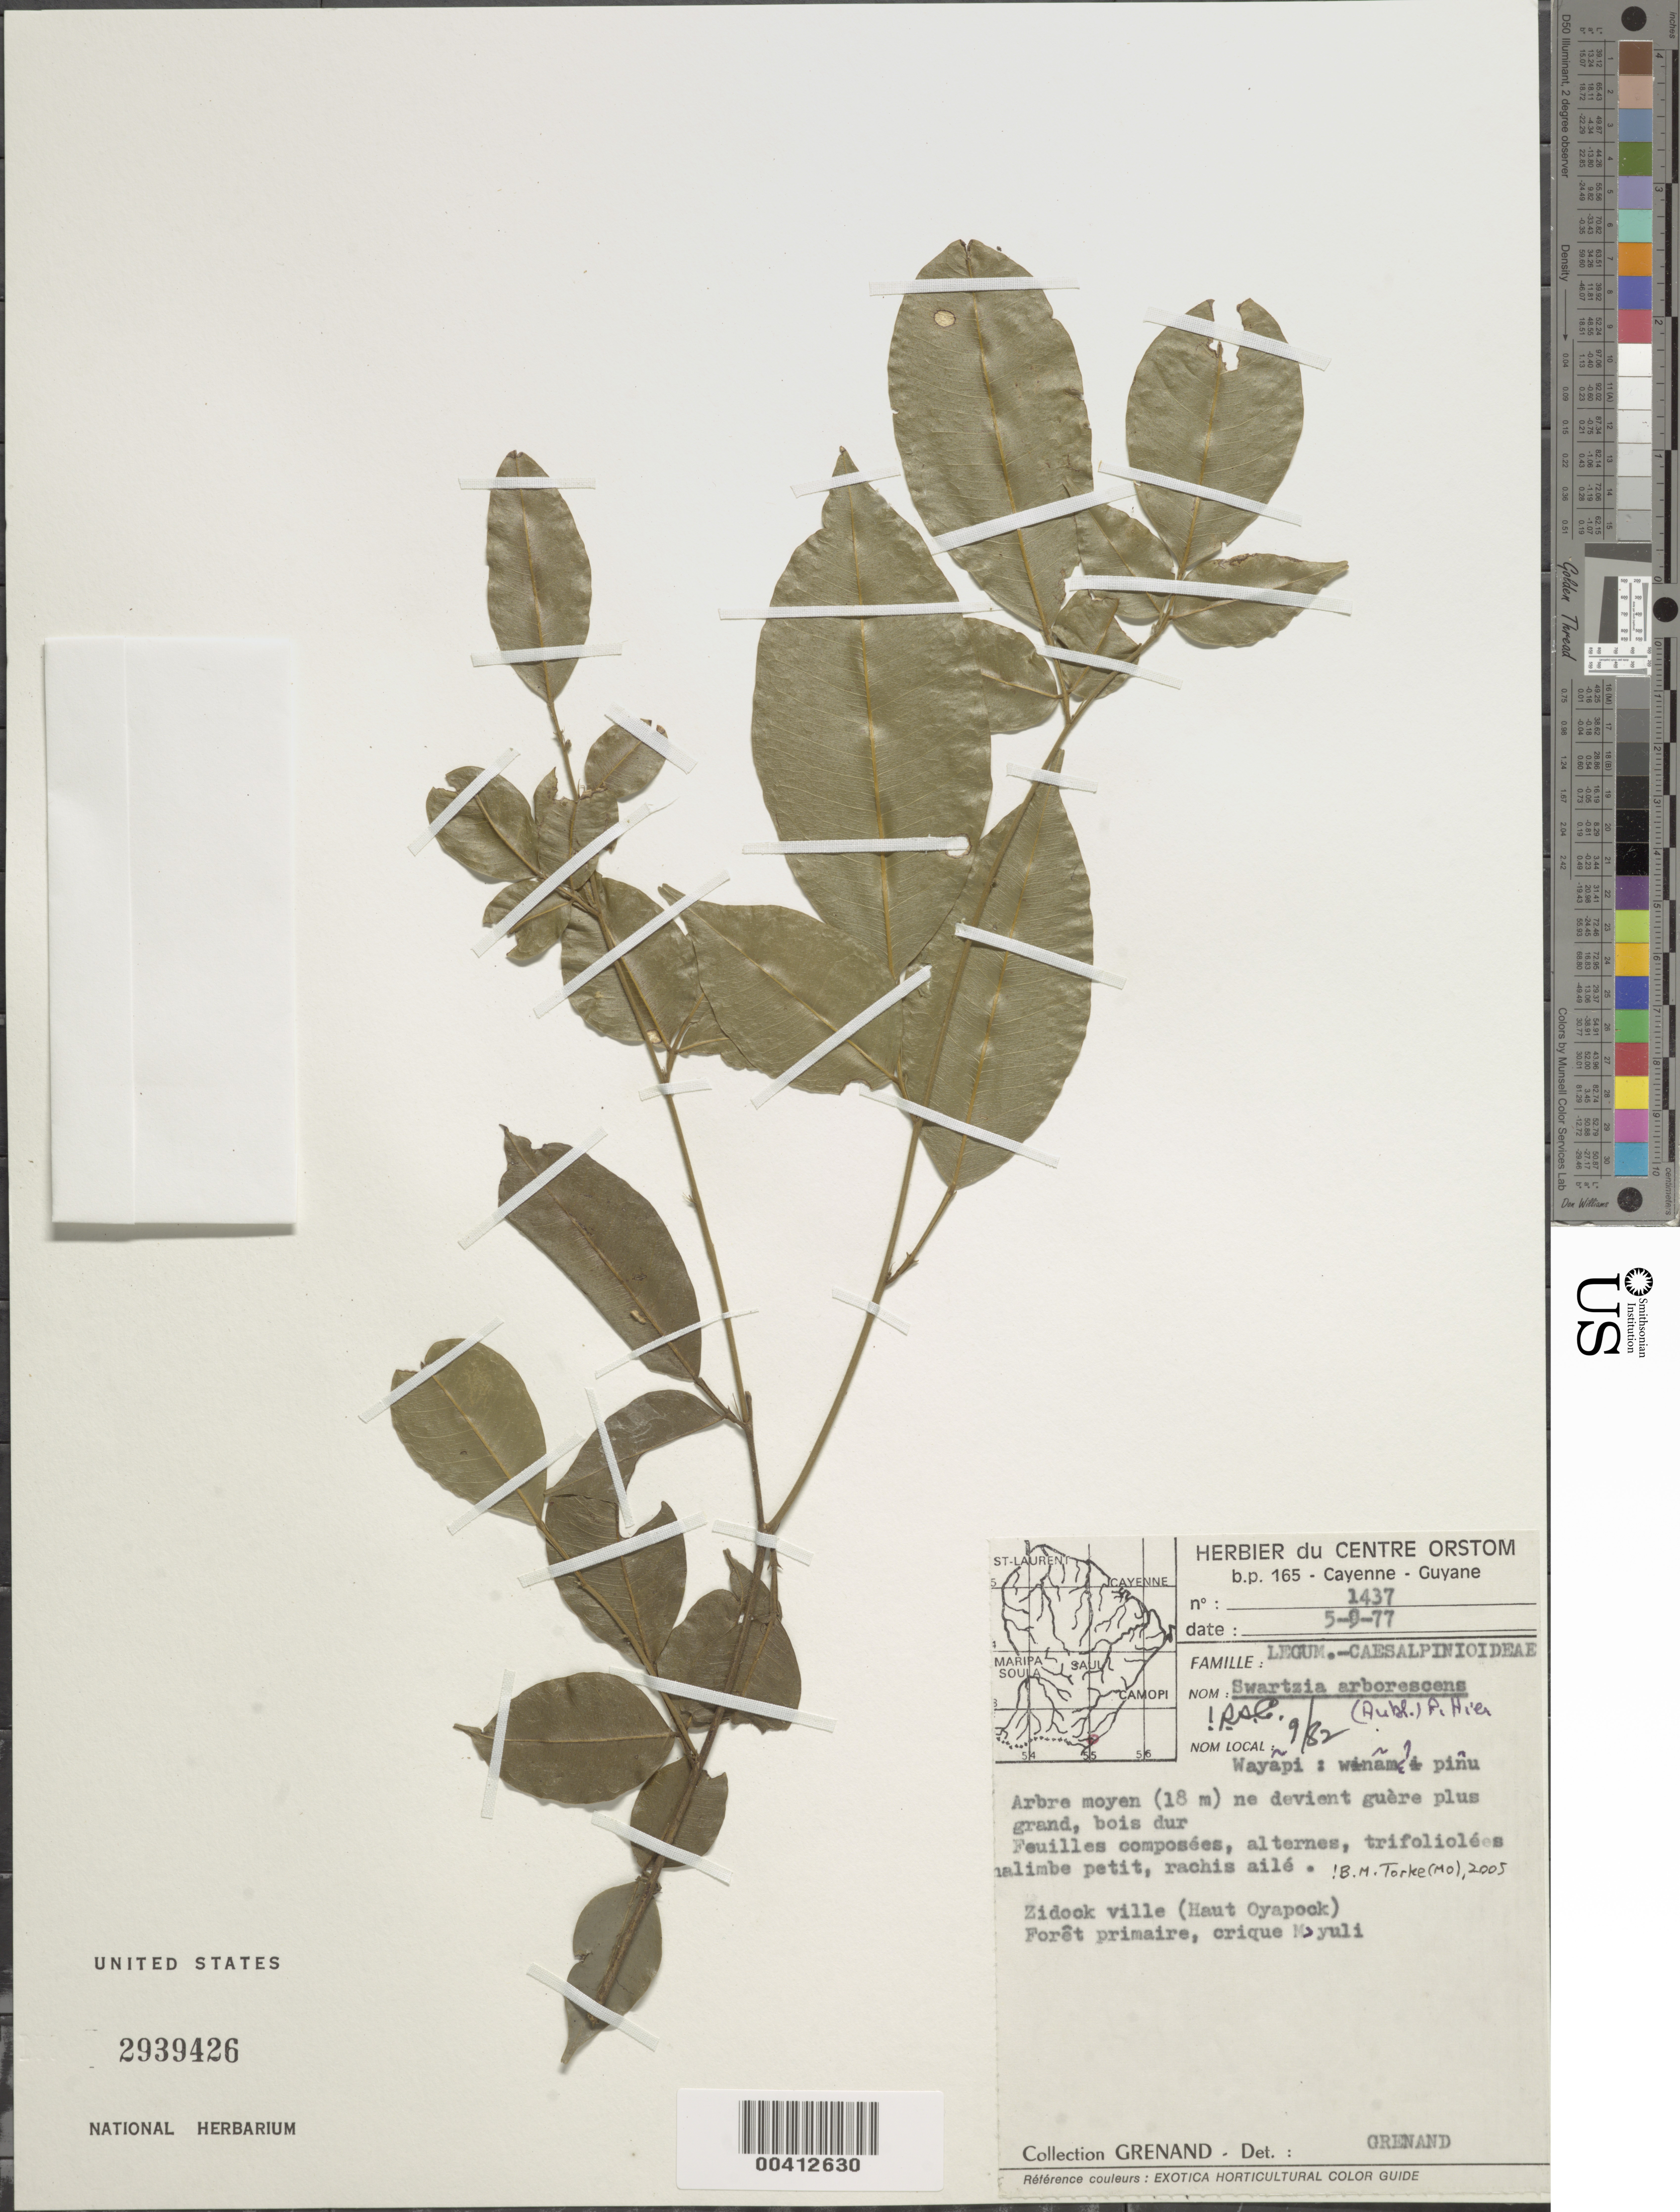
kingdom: Plantae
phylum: Tracheophyta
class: Magnoliopsida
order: Fabales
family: Fabaceae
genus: Swartzia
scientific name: Swartzia arborescens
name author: (Aubl.) Pittier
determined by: Cowan, R. S.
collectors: P. Grenand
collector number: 1437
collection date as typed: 05 Sep 1977 or 09 May 1977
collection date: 1977-05-09 or 1977-09-05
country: French Guiana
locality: Zidock ville, haut oyapock, crique myuli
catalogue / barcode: US 2939426